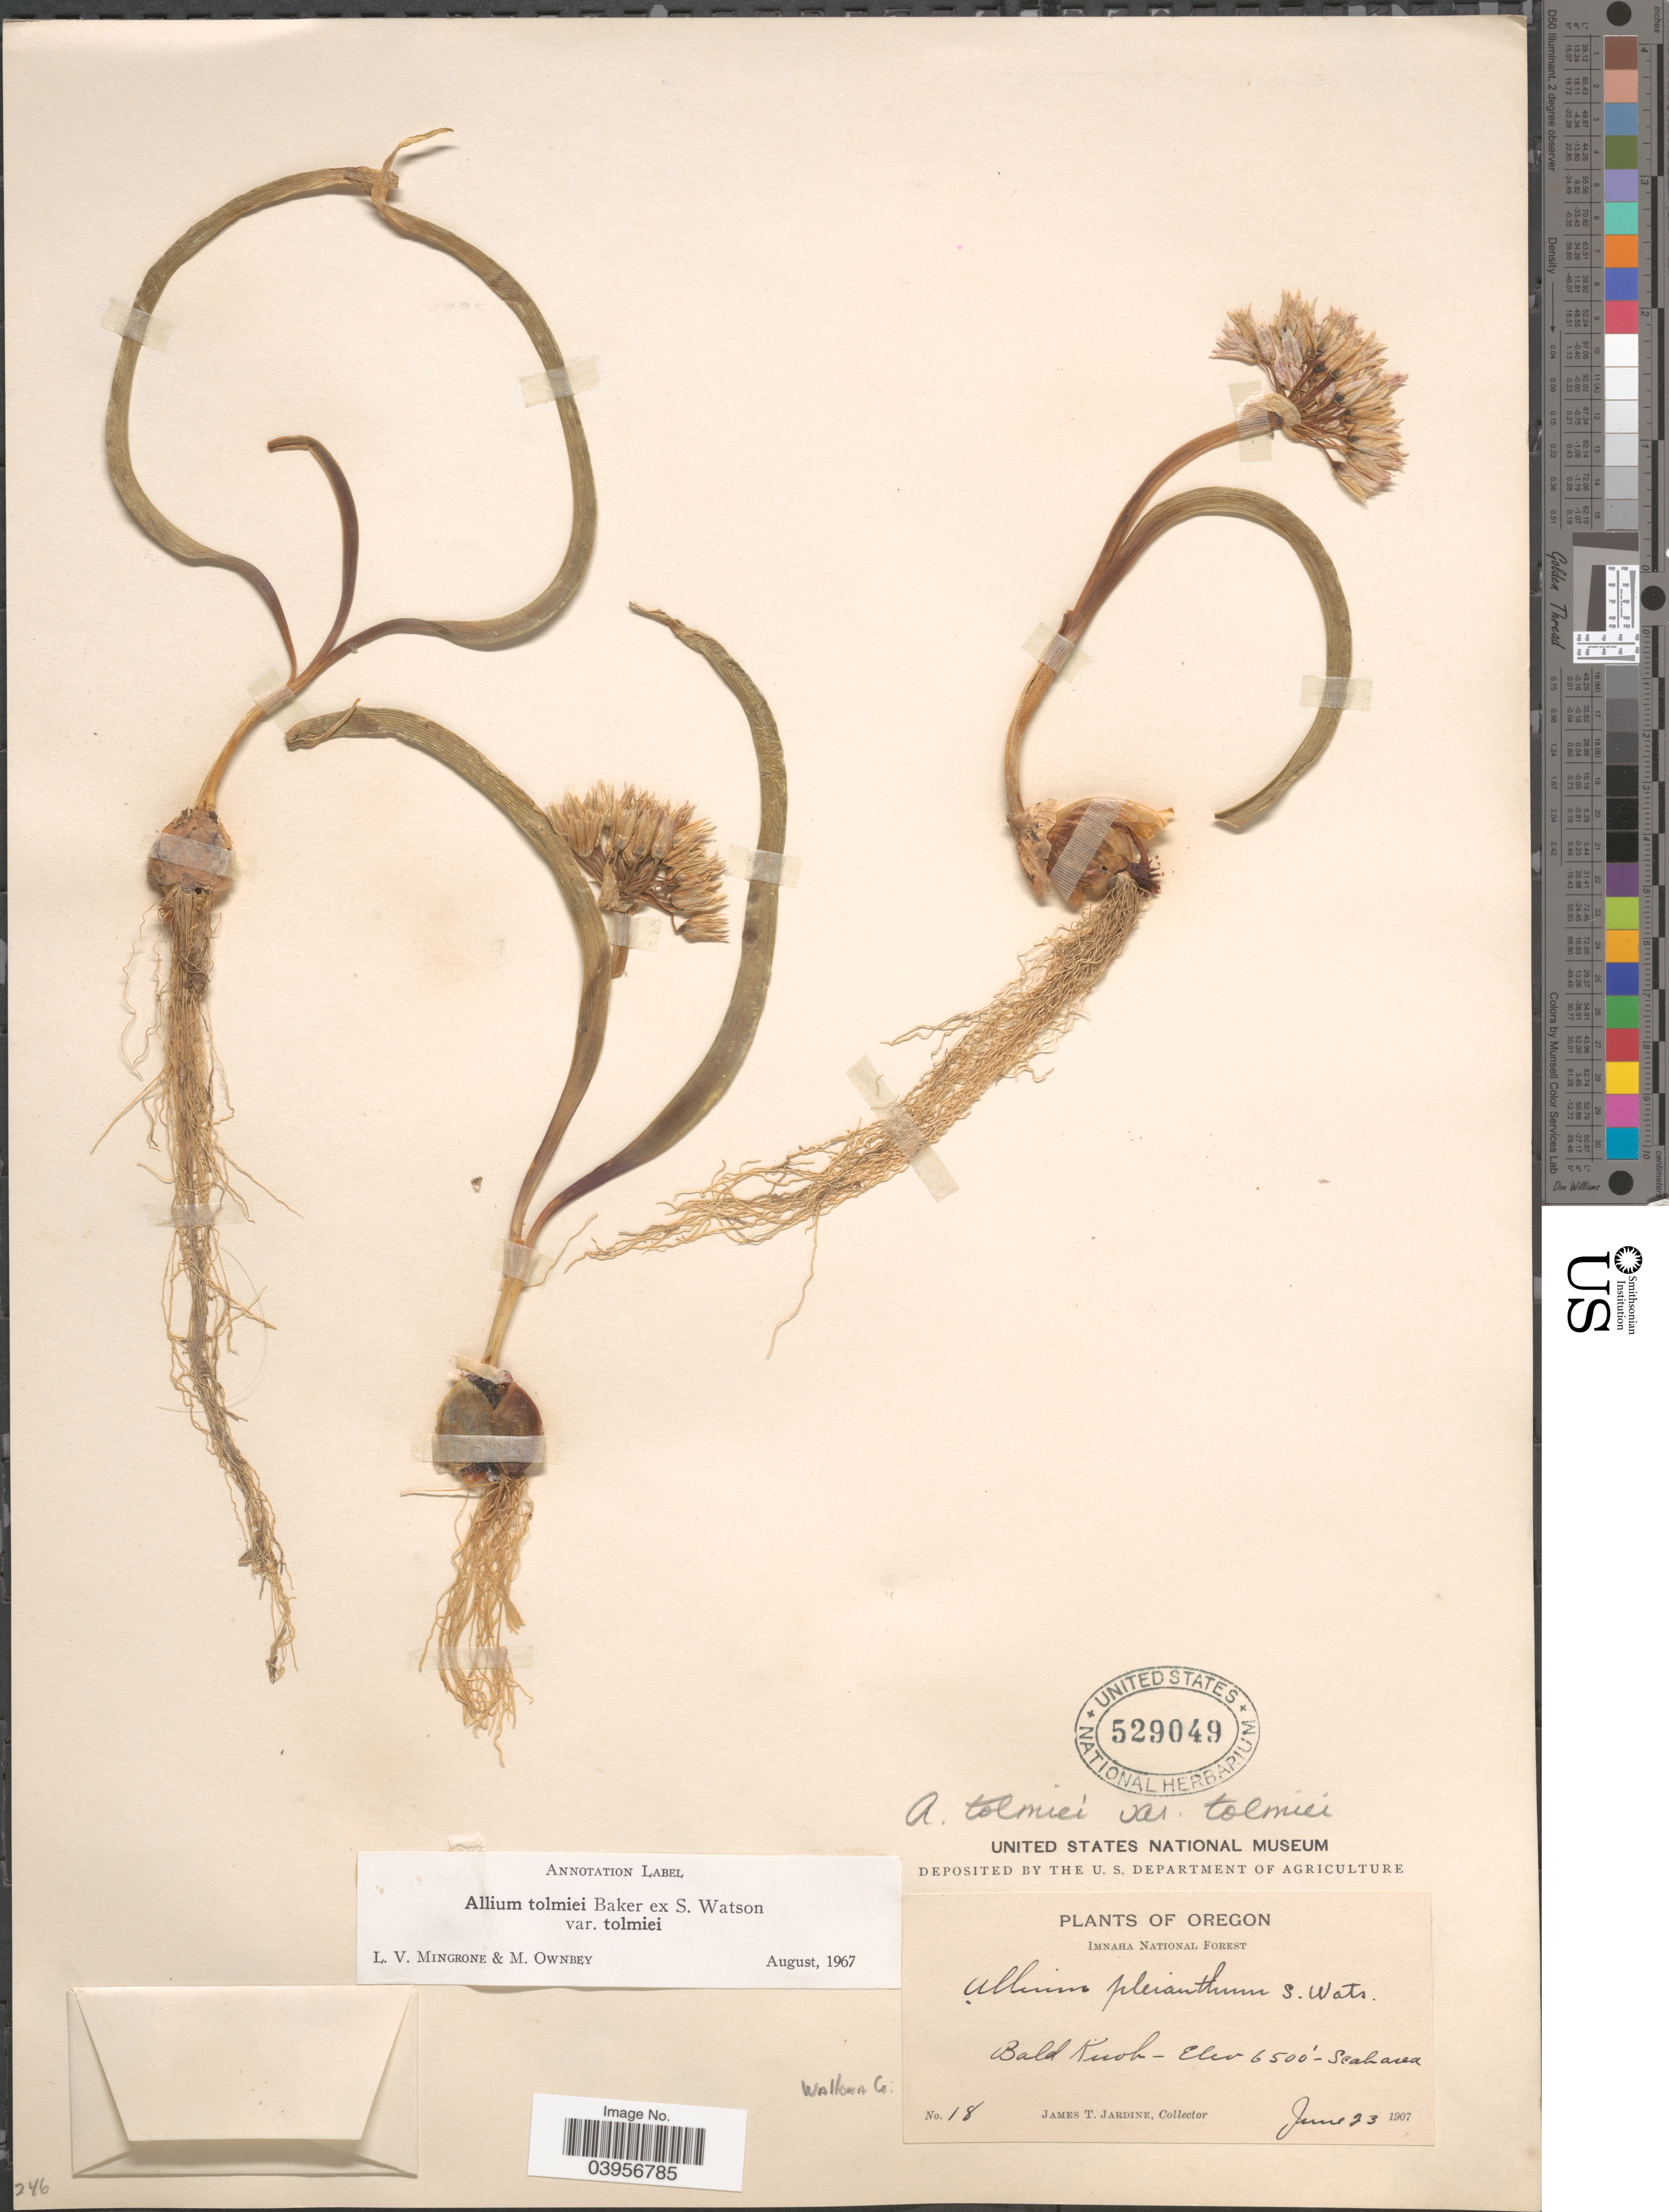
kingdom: Plantae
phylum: Tracheophyta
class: Liliopsida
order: Asparagales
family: Amaryllidaceae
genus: Allium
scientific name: Allium tolmiei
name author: Baker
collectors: J. T. Jardine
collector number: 18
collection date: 1907-06-23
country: United States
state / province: Oregon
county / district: Wallowa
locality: Imnaha National Forest. Bald Knob- Scab area. Wallowa Co.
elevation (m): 1981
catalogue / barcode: US 529049